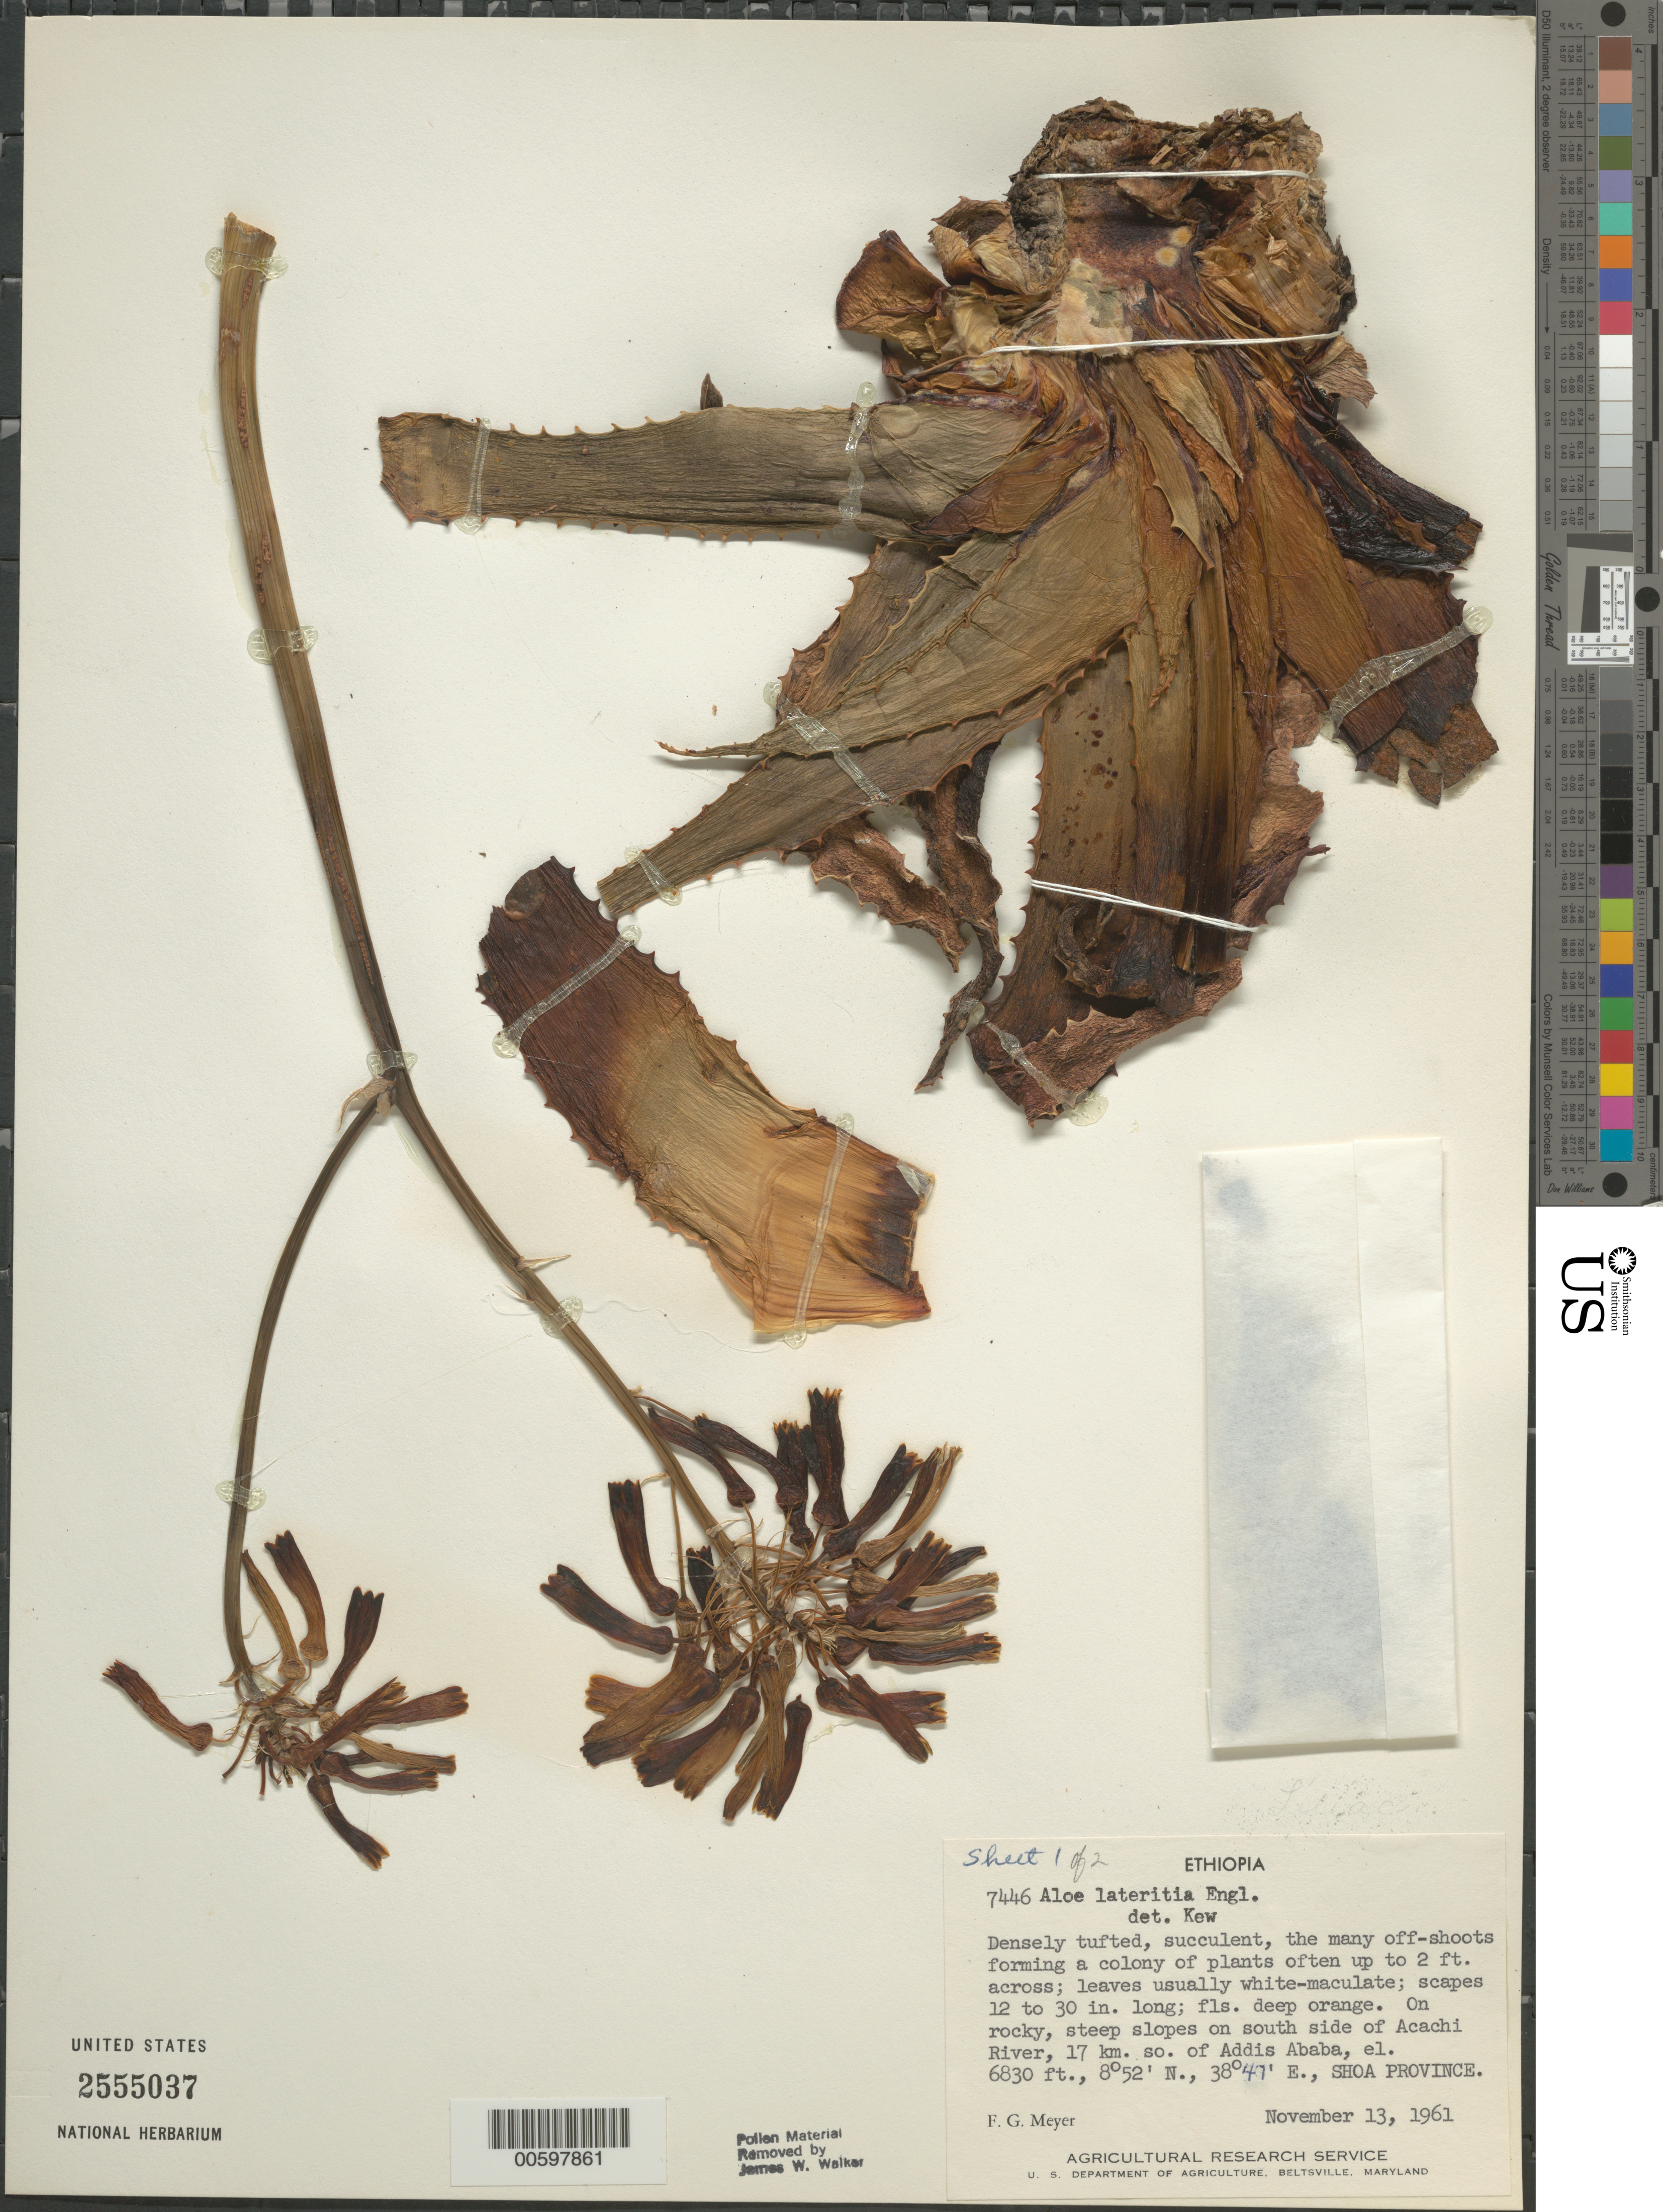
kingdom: Plantae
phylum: Tracheophyta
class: Liliopsida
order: Asparagales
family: Asphodelaceae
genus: Aloe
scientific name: Aloe lateritia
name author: Engl.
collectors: F. G. Meyer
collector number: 7446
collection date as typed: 13 Nov 1961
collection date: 1961-11-13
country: Ethiopia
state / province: Oromiya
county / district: Shewa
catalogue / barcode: US 2555037